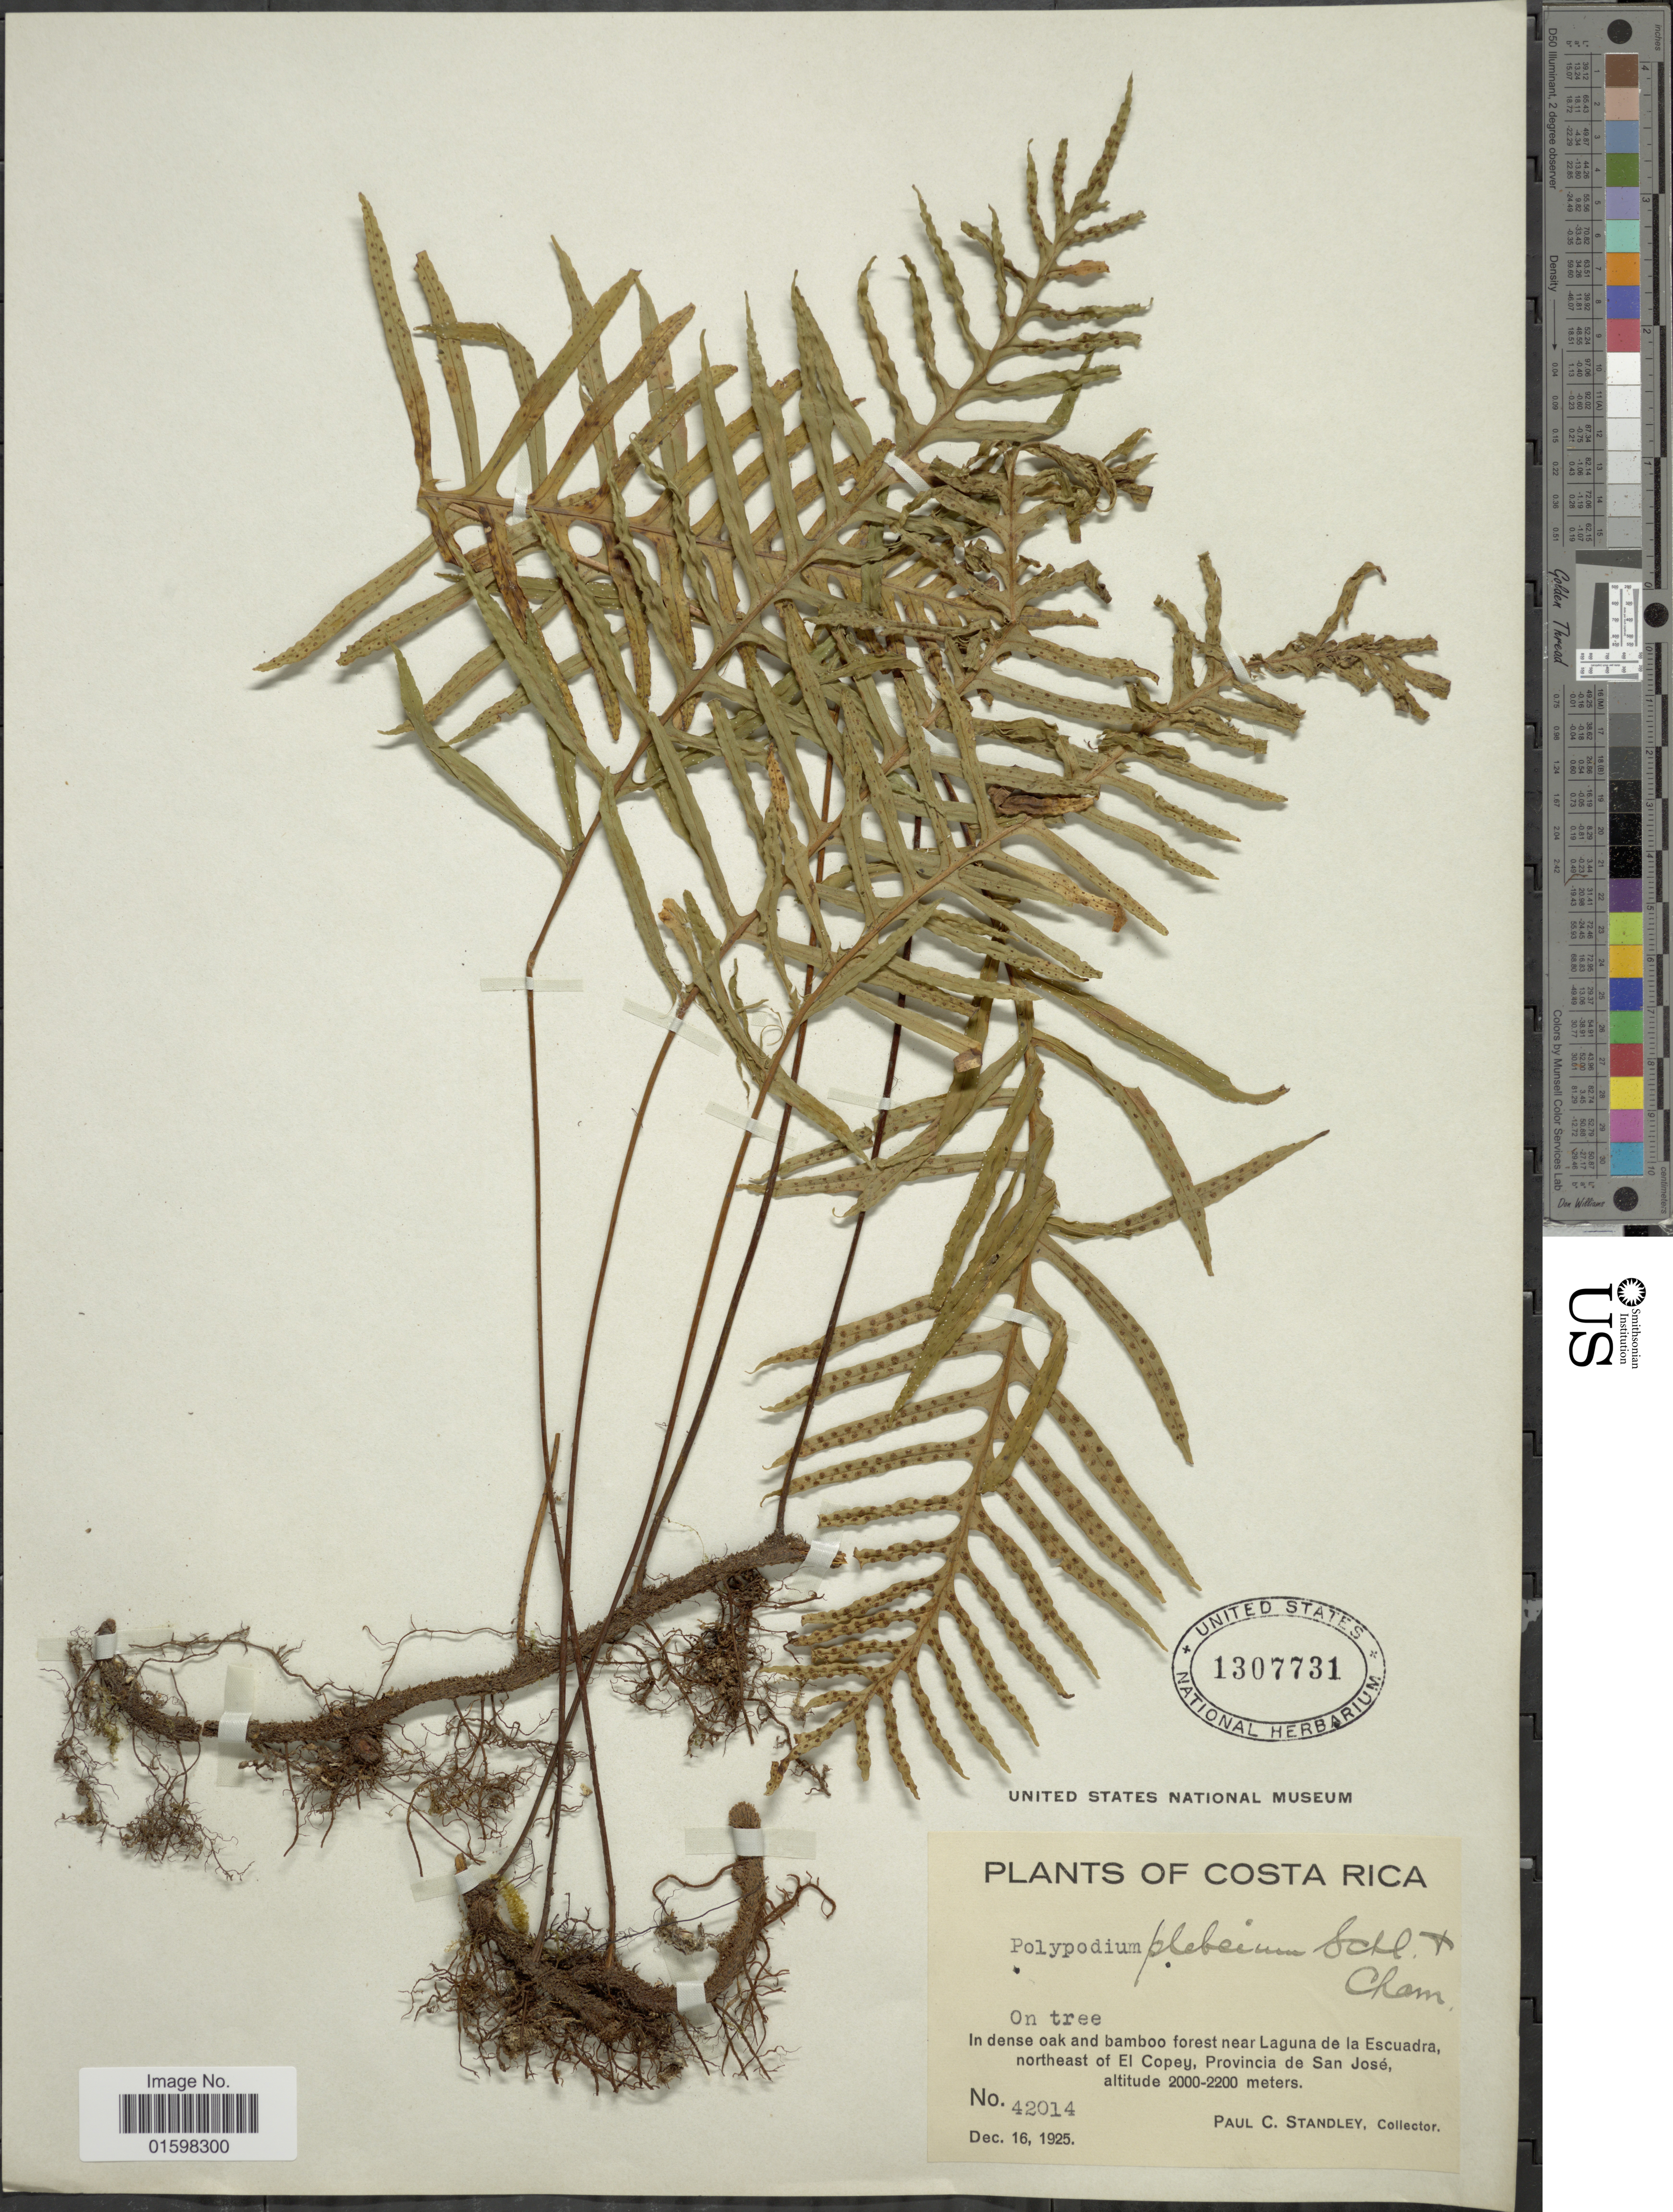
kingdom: Plantae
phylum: Tracheophyta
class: Polypodiopsida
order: Polypodiales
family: Polypodiaceae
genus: Pleopeltis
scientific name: Pleopeltis plebeia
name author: (Schltdl. ex Cham.) A.R. Sm. & Tejero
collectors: P. C. Standley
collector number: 42014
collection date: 1925-12-16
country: Costa Rica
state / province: San José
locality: In dense oak and bamboo forest near Laguna de la Escuadra northeast of El Copey, Provincia de San Jose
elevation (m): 2000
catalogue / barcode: US 1307731